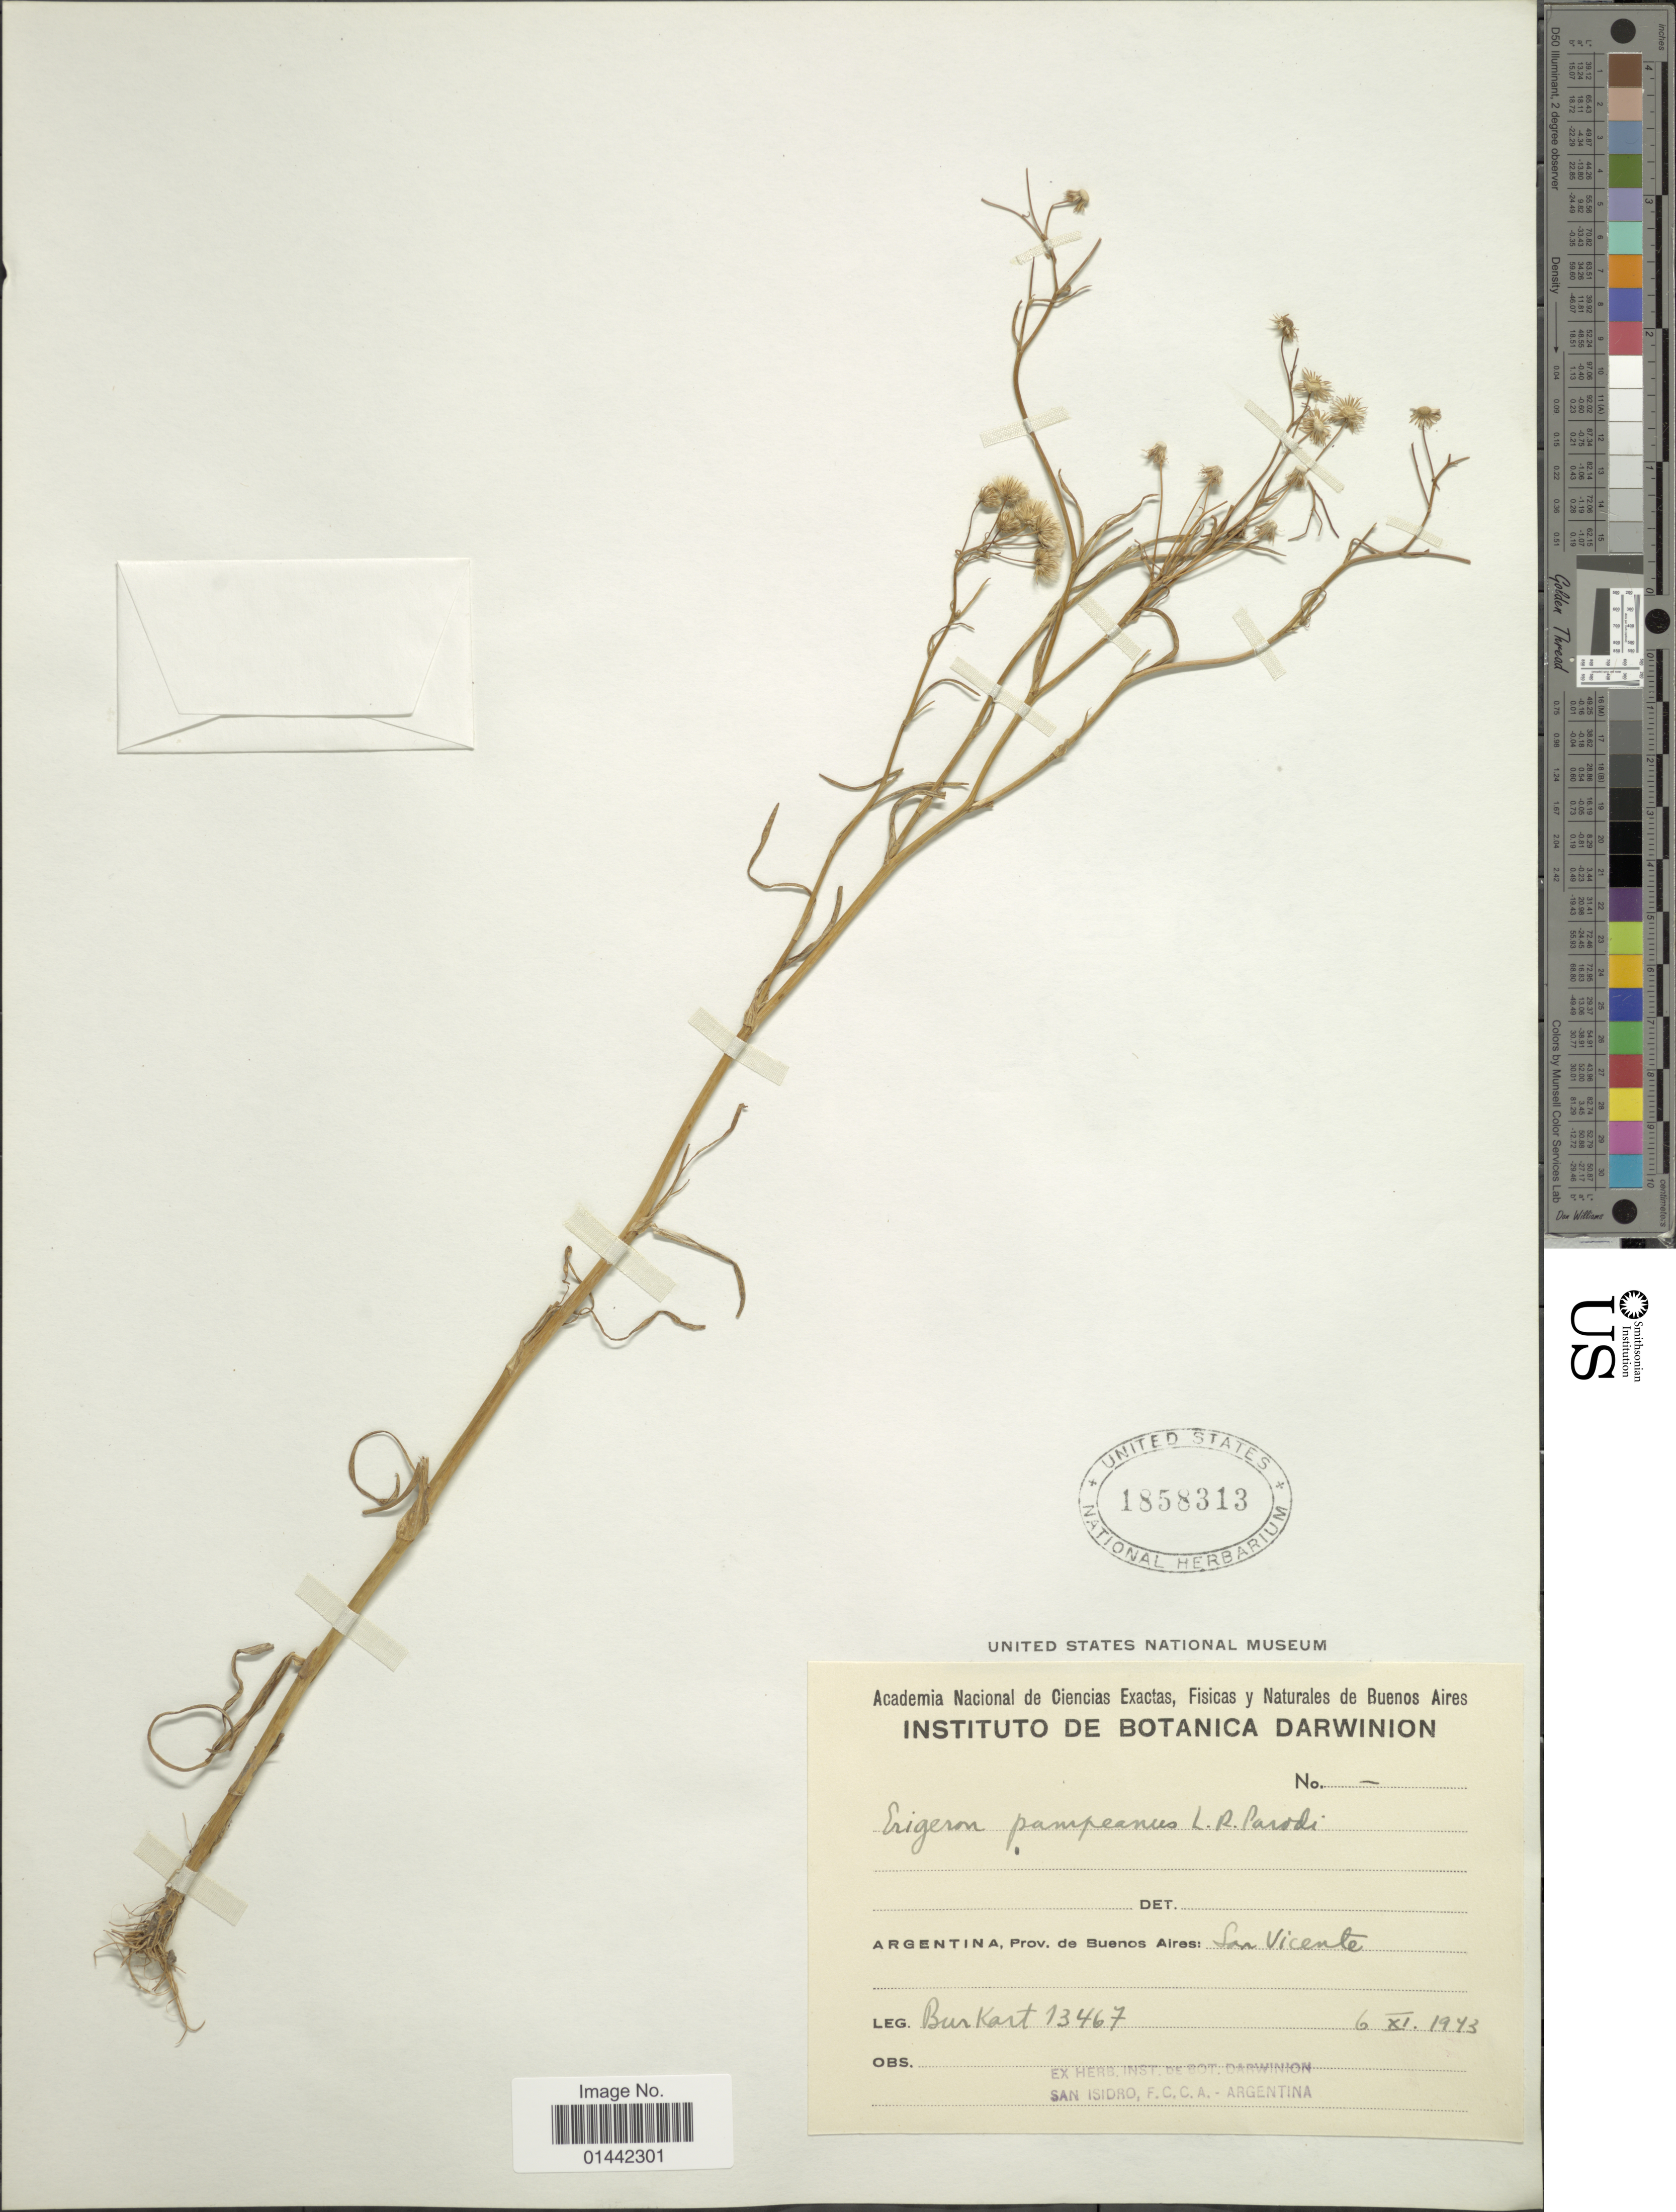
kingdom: Plantae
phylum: Tracheophyta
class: Magnoliopsida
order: Asterales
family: Asteraceae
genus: Erigeron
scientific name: Erigeron pampeanus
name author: Parodi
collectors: -- Burkart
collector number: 13467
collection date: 1973-11-06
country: Argentina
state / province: Buenos Aires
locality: Sao Vicente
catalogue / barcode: US 1858313